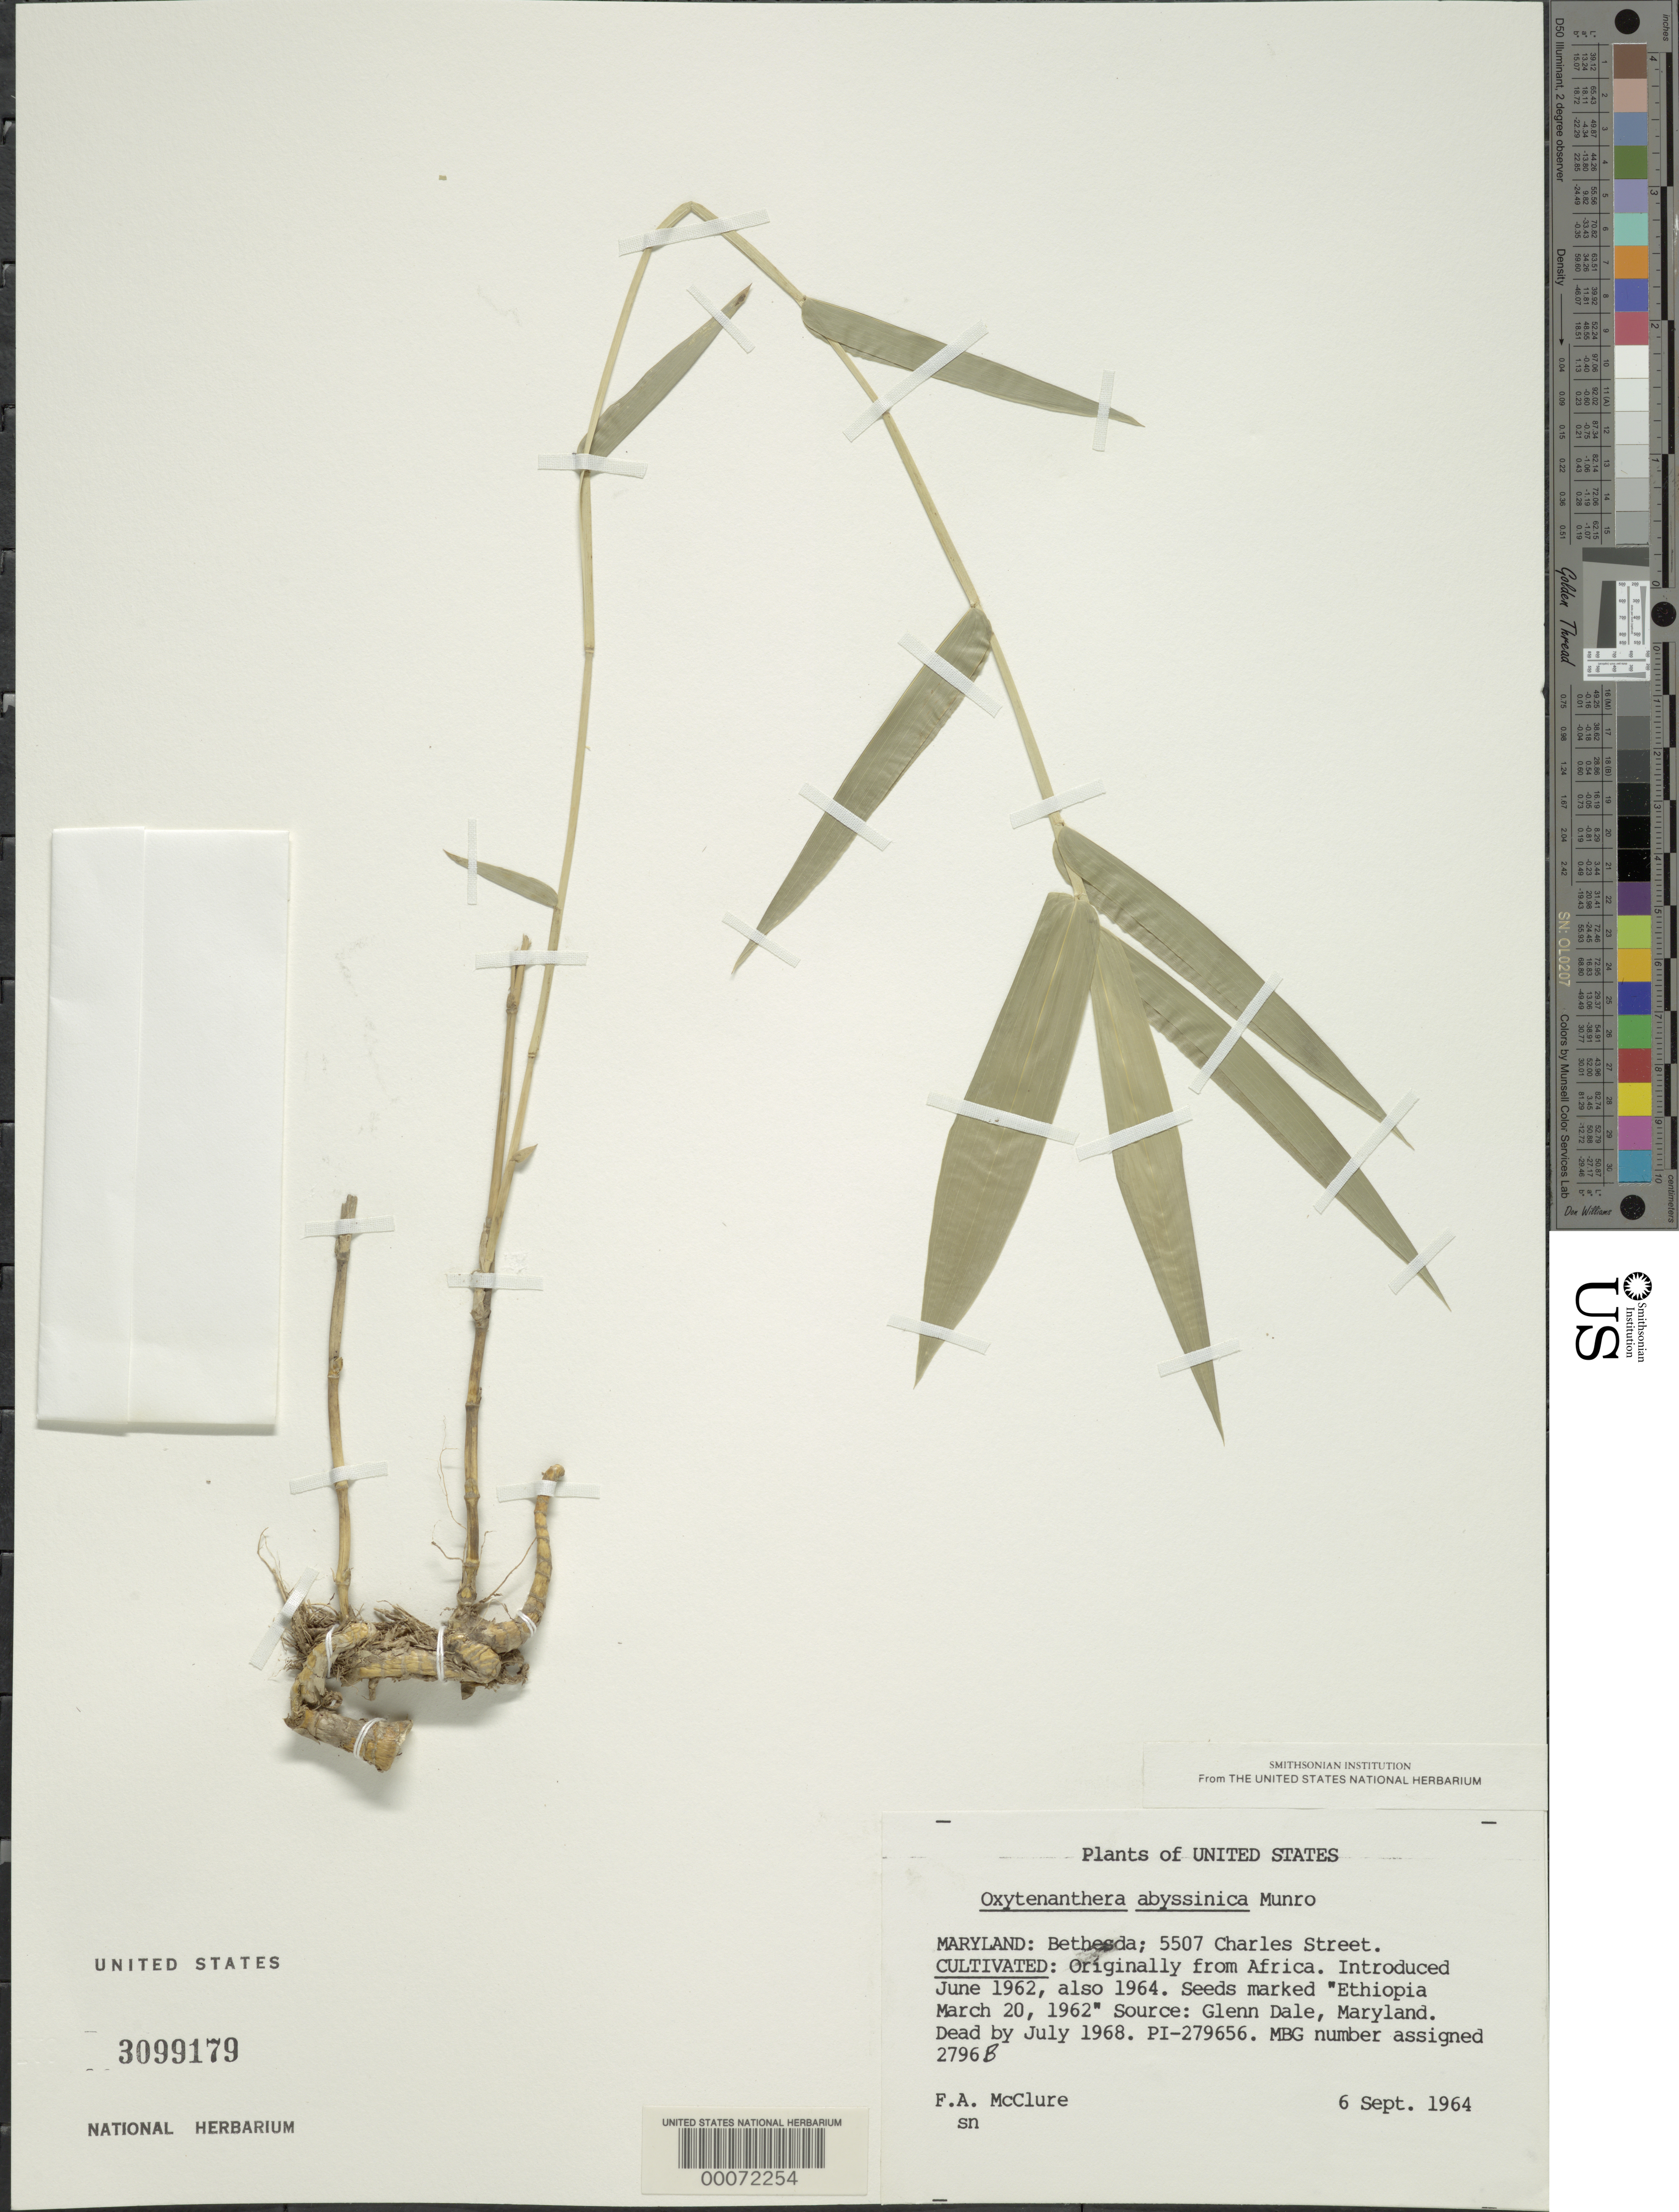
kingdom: Plantae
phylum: Tracheophyta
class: Liliopsida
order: Poales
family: Poaceae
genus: Oxytenanthera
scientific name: Oxytenanthera abyssinica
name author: (A. Rich.) Munro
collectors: F. A. McClure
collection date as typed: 06 Sep 1964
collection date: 1964-09-06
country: United States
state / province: Maryland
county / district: Montgomery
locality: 5507 Charles Street, Bethesda (McClure's garden)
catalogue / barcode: US 3099179